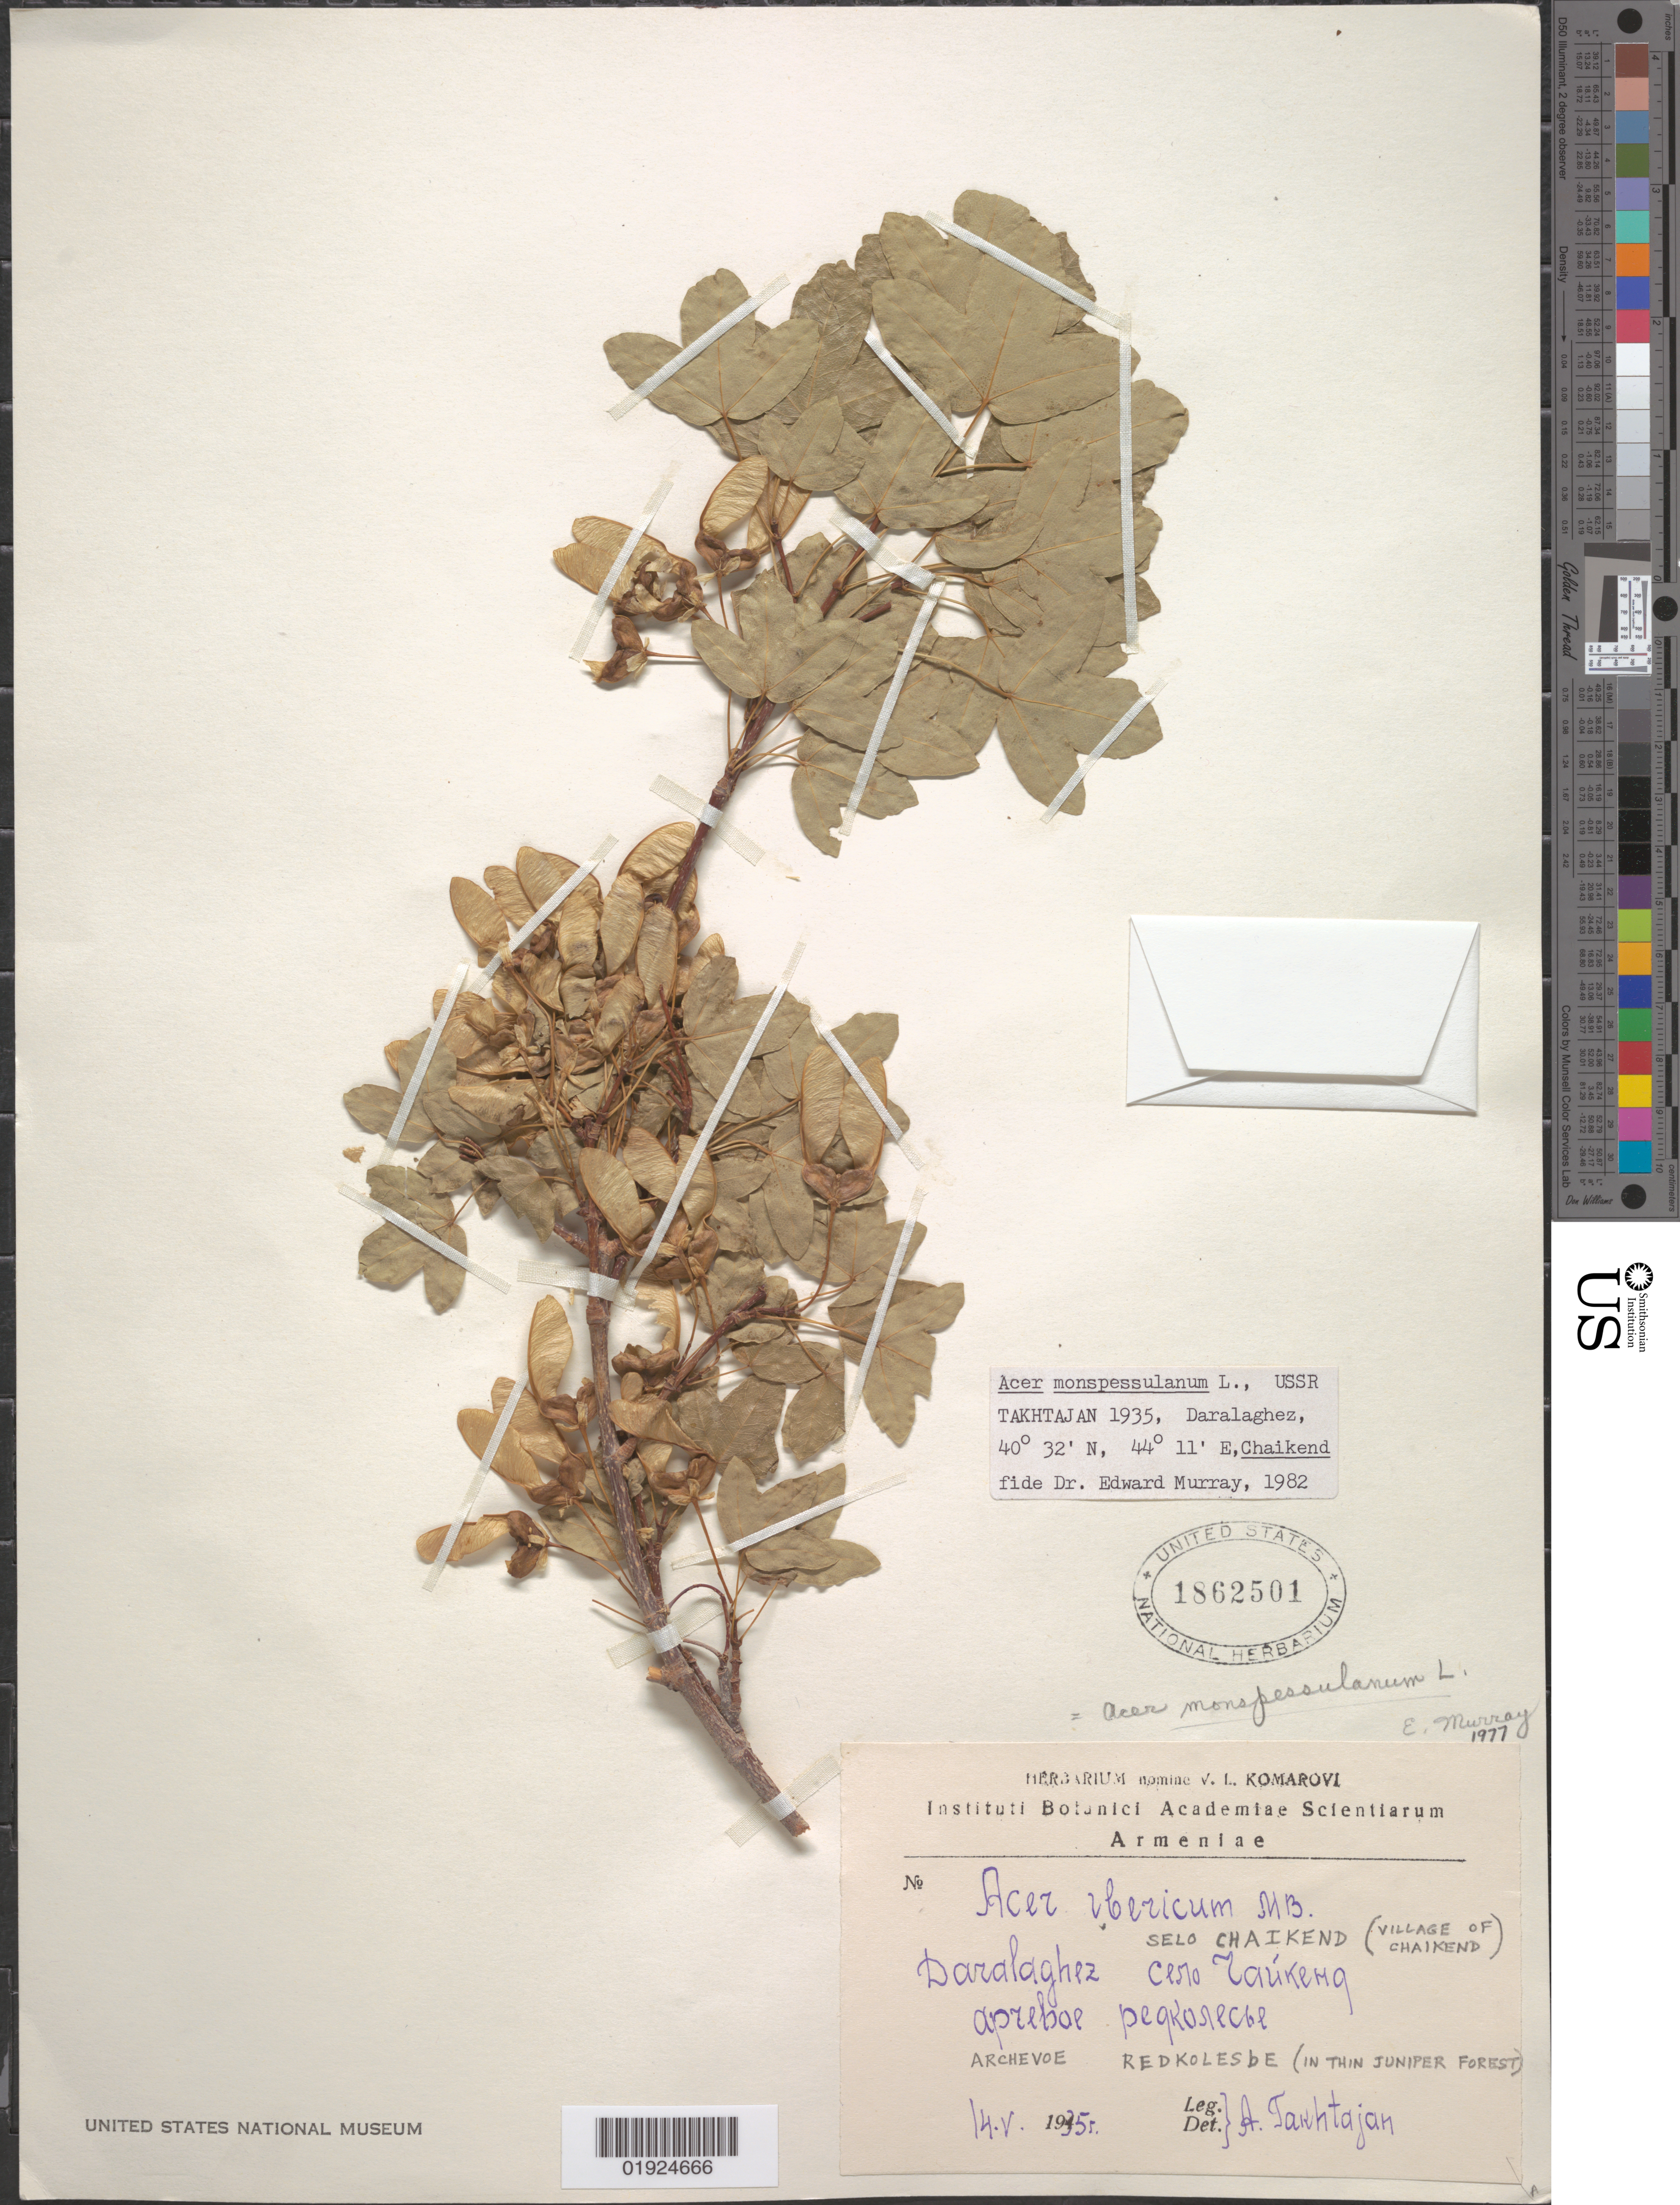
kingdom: Plantae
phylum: Tracheophyta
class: Magnoliopsida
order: Sapindales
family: Sapindaceae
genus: Acer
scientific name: Acer monspessulanum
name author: L.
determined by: Murray, Edward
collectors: A. L. Takhtajan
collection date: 1935-05-14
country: Azerbaijan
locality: Chaikend Village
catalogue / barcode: US 1862501